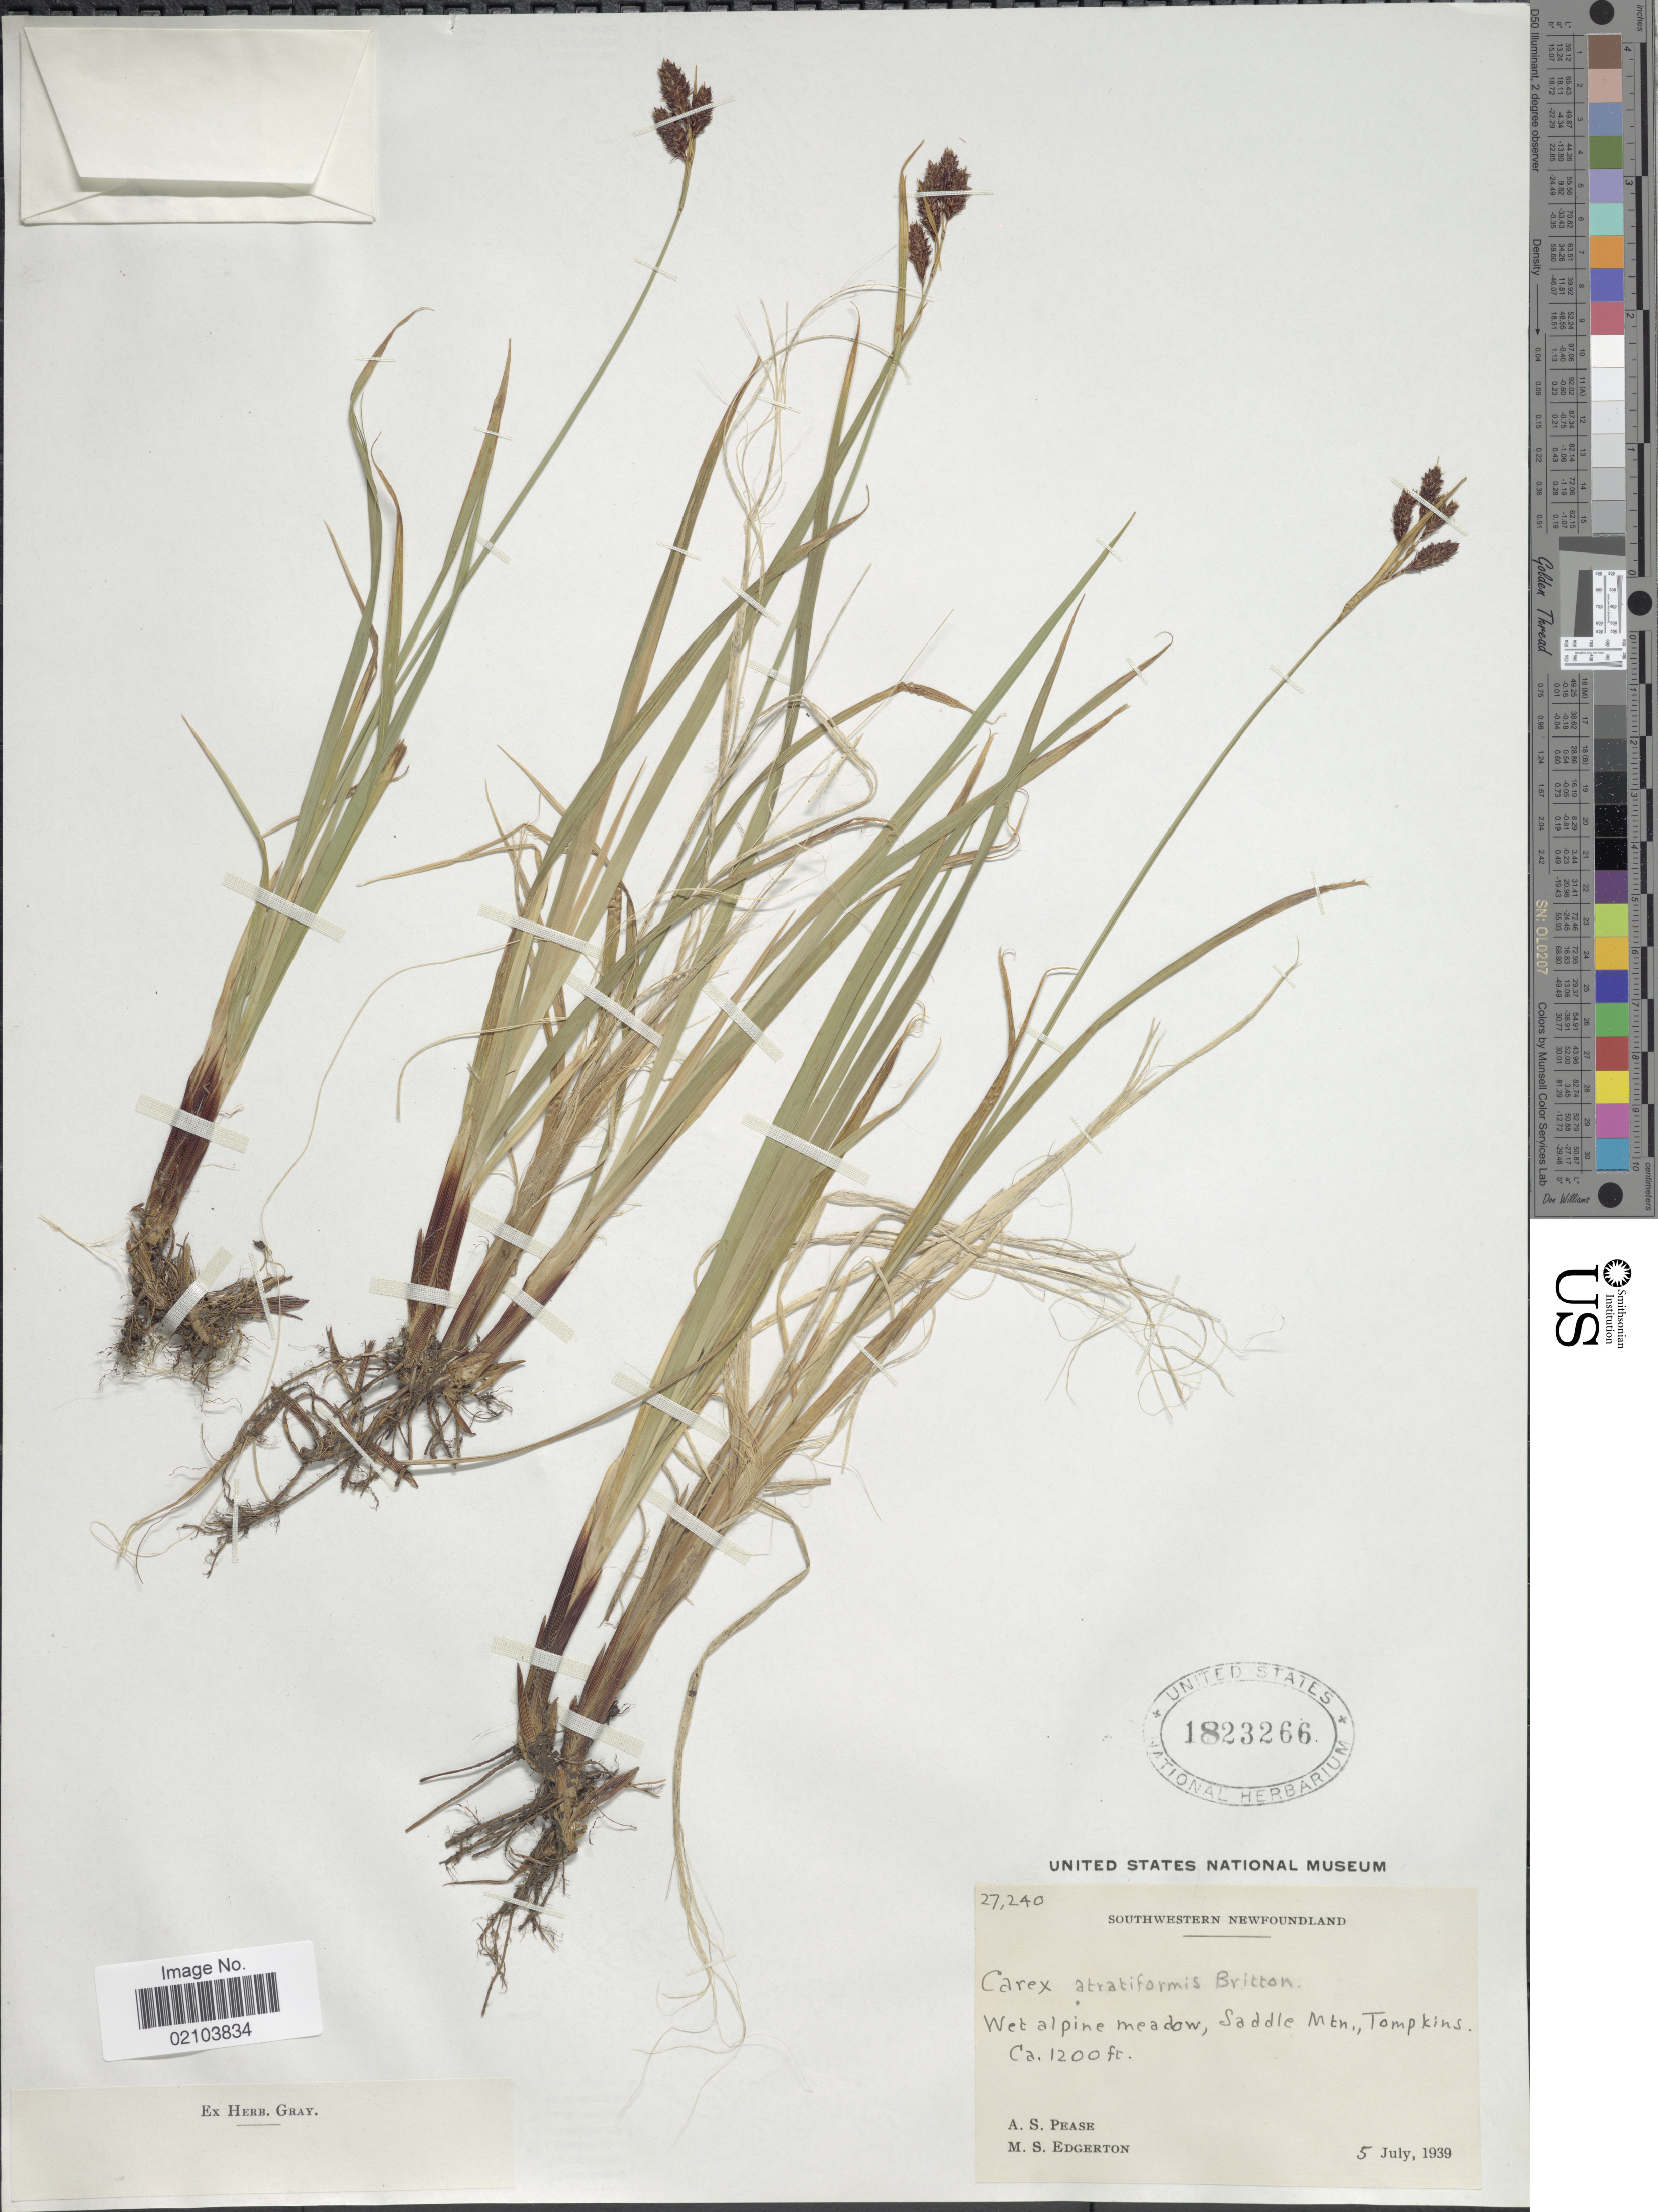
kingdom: Plantae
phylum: Tracheophyta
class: Liliopsida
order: Poales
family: Cyperaceae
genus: Carex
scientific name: Carex atratiformis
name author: Britton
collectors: A. S. Pease & M. Edgerton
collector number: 27240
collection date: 1939-07-05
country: Canada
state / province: Newfoundland and Labrador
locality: Southwestern Newfoundland. Saddle Mtn., Tompkins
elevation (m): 366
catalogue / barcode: US 1823266